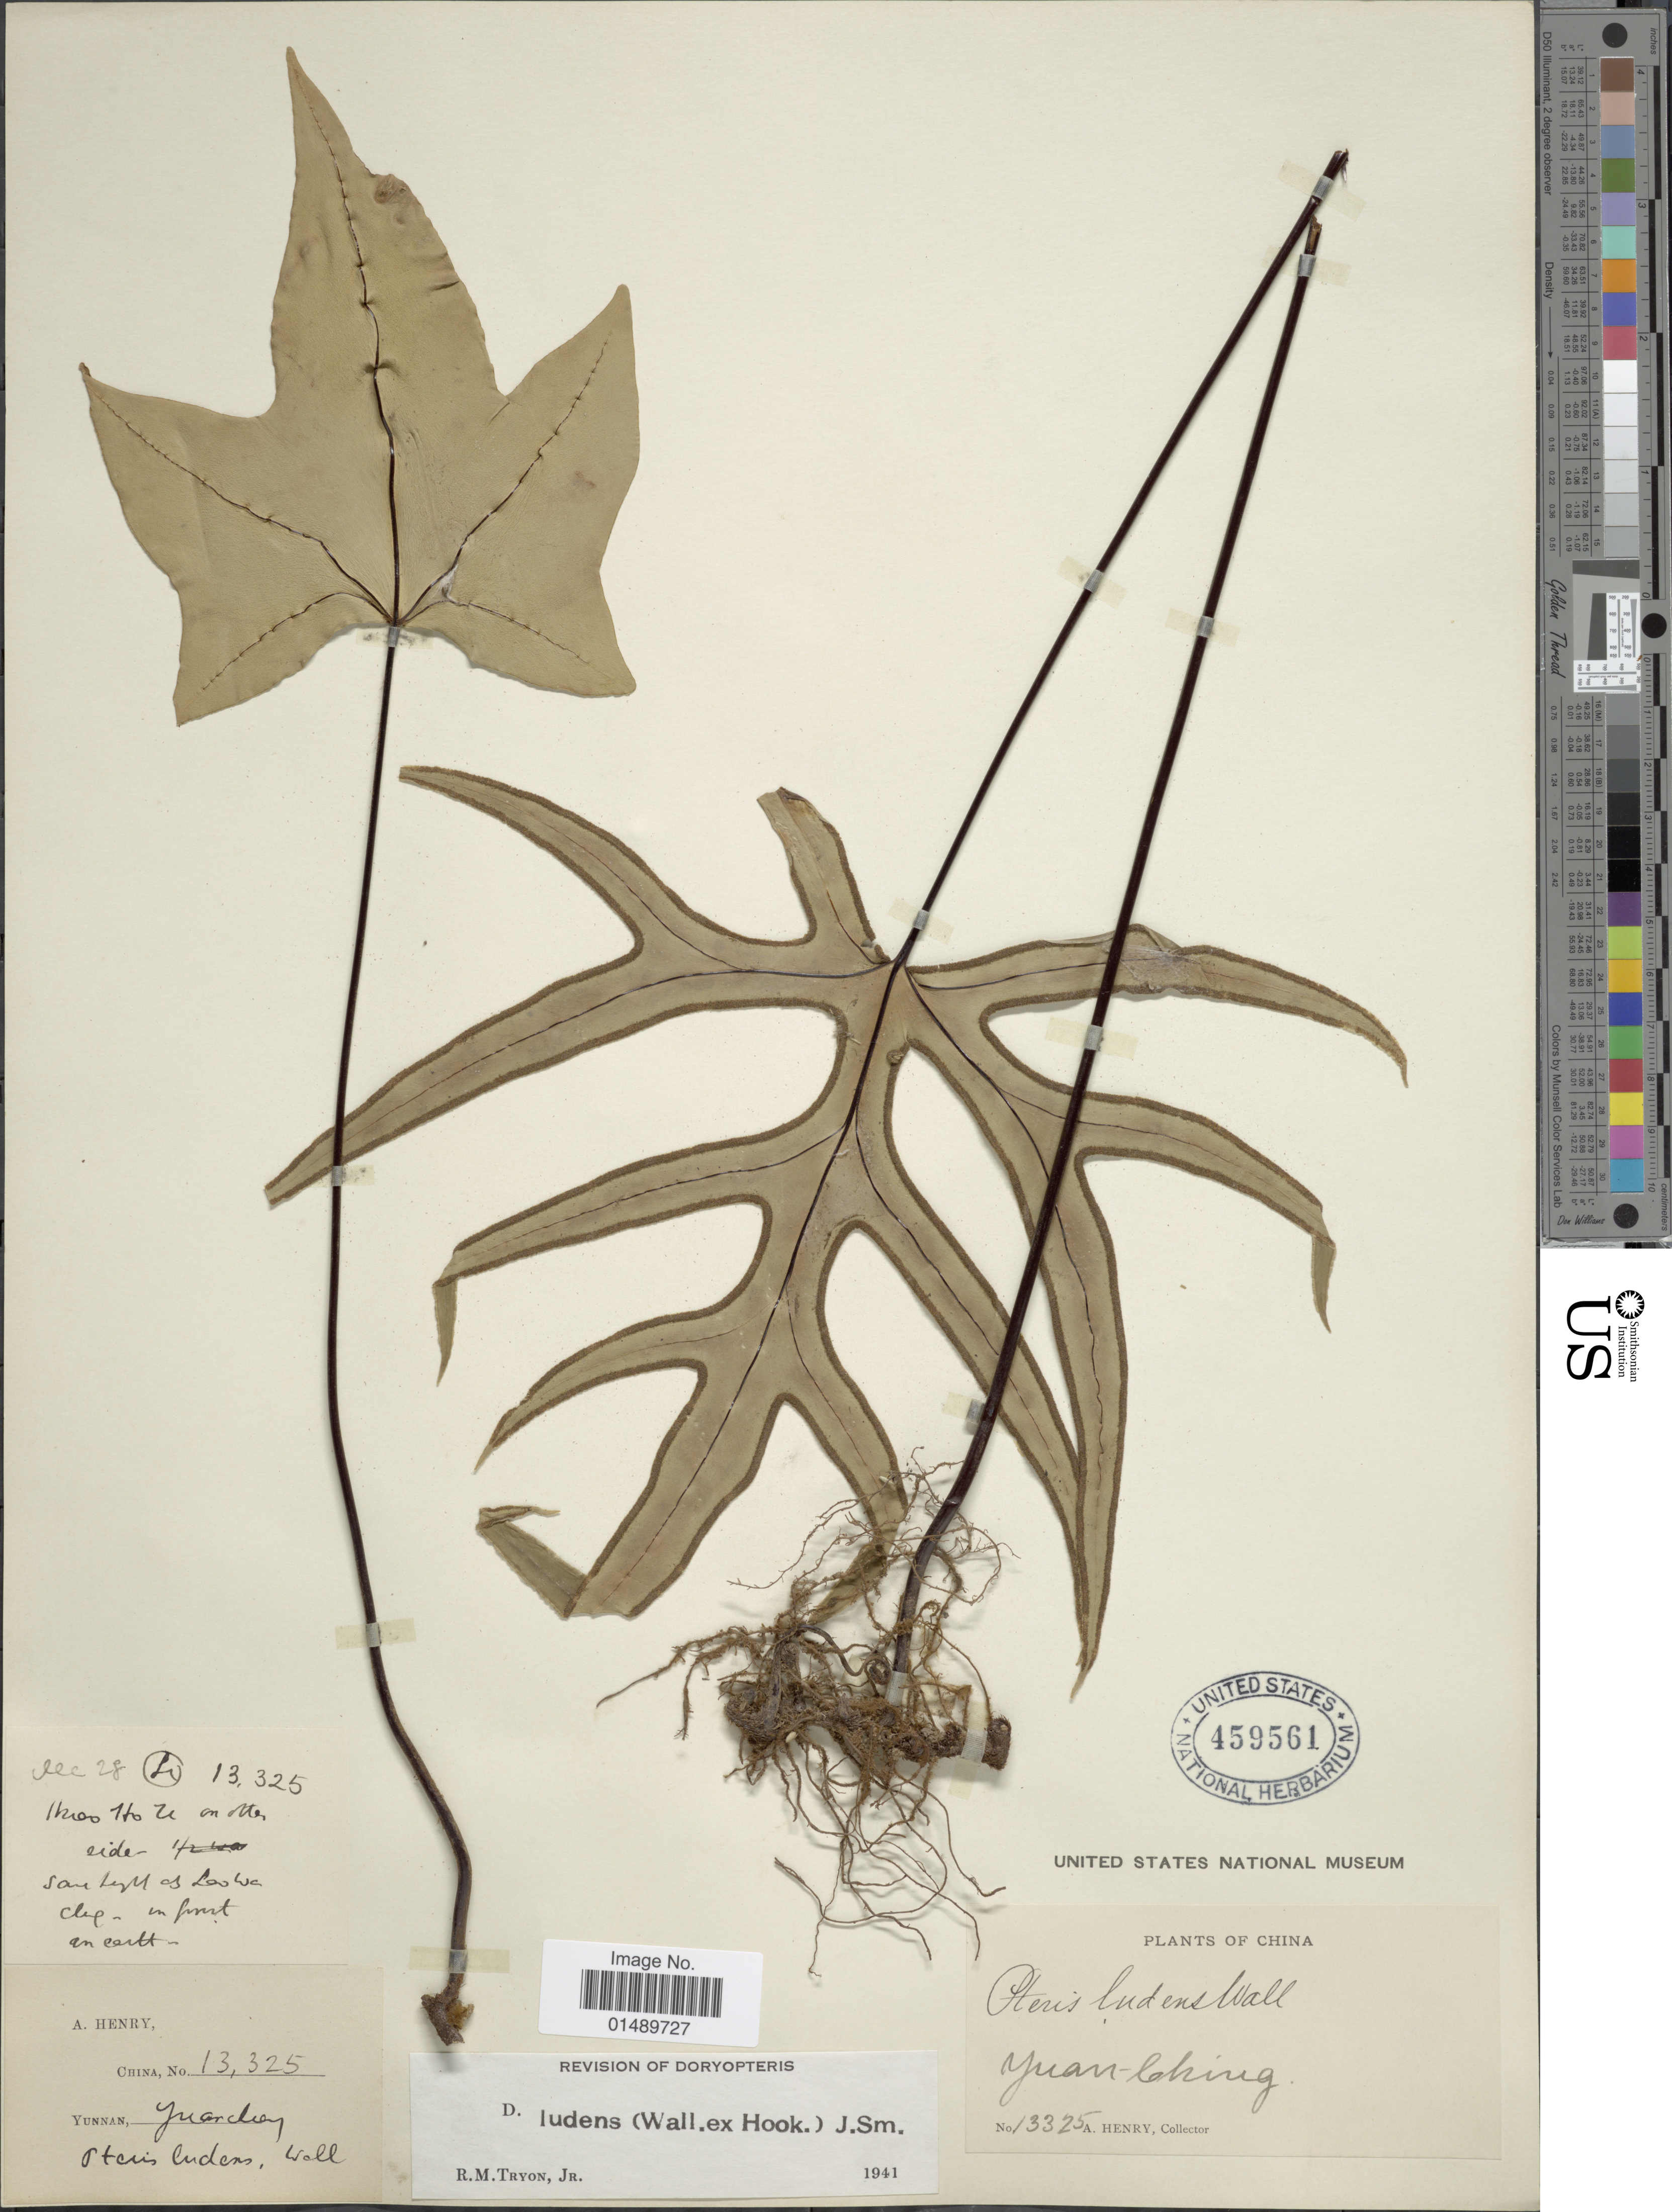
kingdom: Plantae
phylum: Tracheophyta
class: Polypodiopsida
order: Polypodiales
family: Pteridaceae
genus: Calciphilopteris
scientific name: Calciphilopteris ludens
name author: (Wall. ex Hook.) Yesilyurt & H. Schneid.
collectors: A. Henry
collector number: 13325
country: China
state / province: Yunnan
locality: Yuan-ching, Li.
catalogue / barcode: US 459561